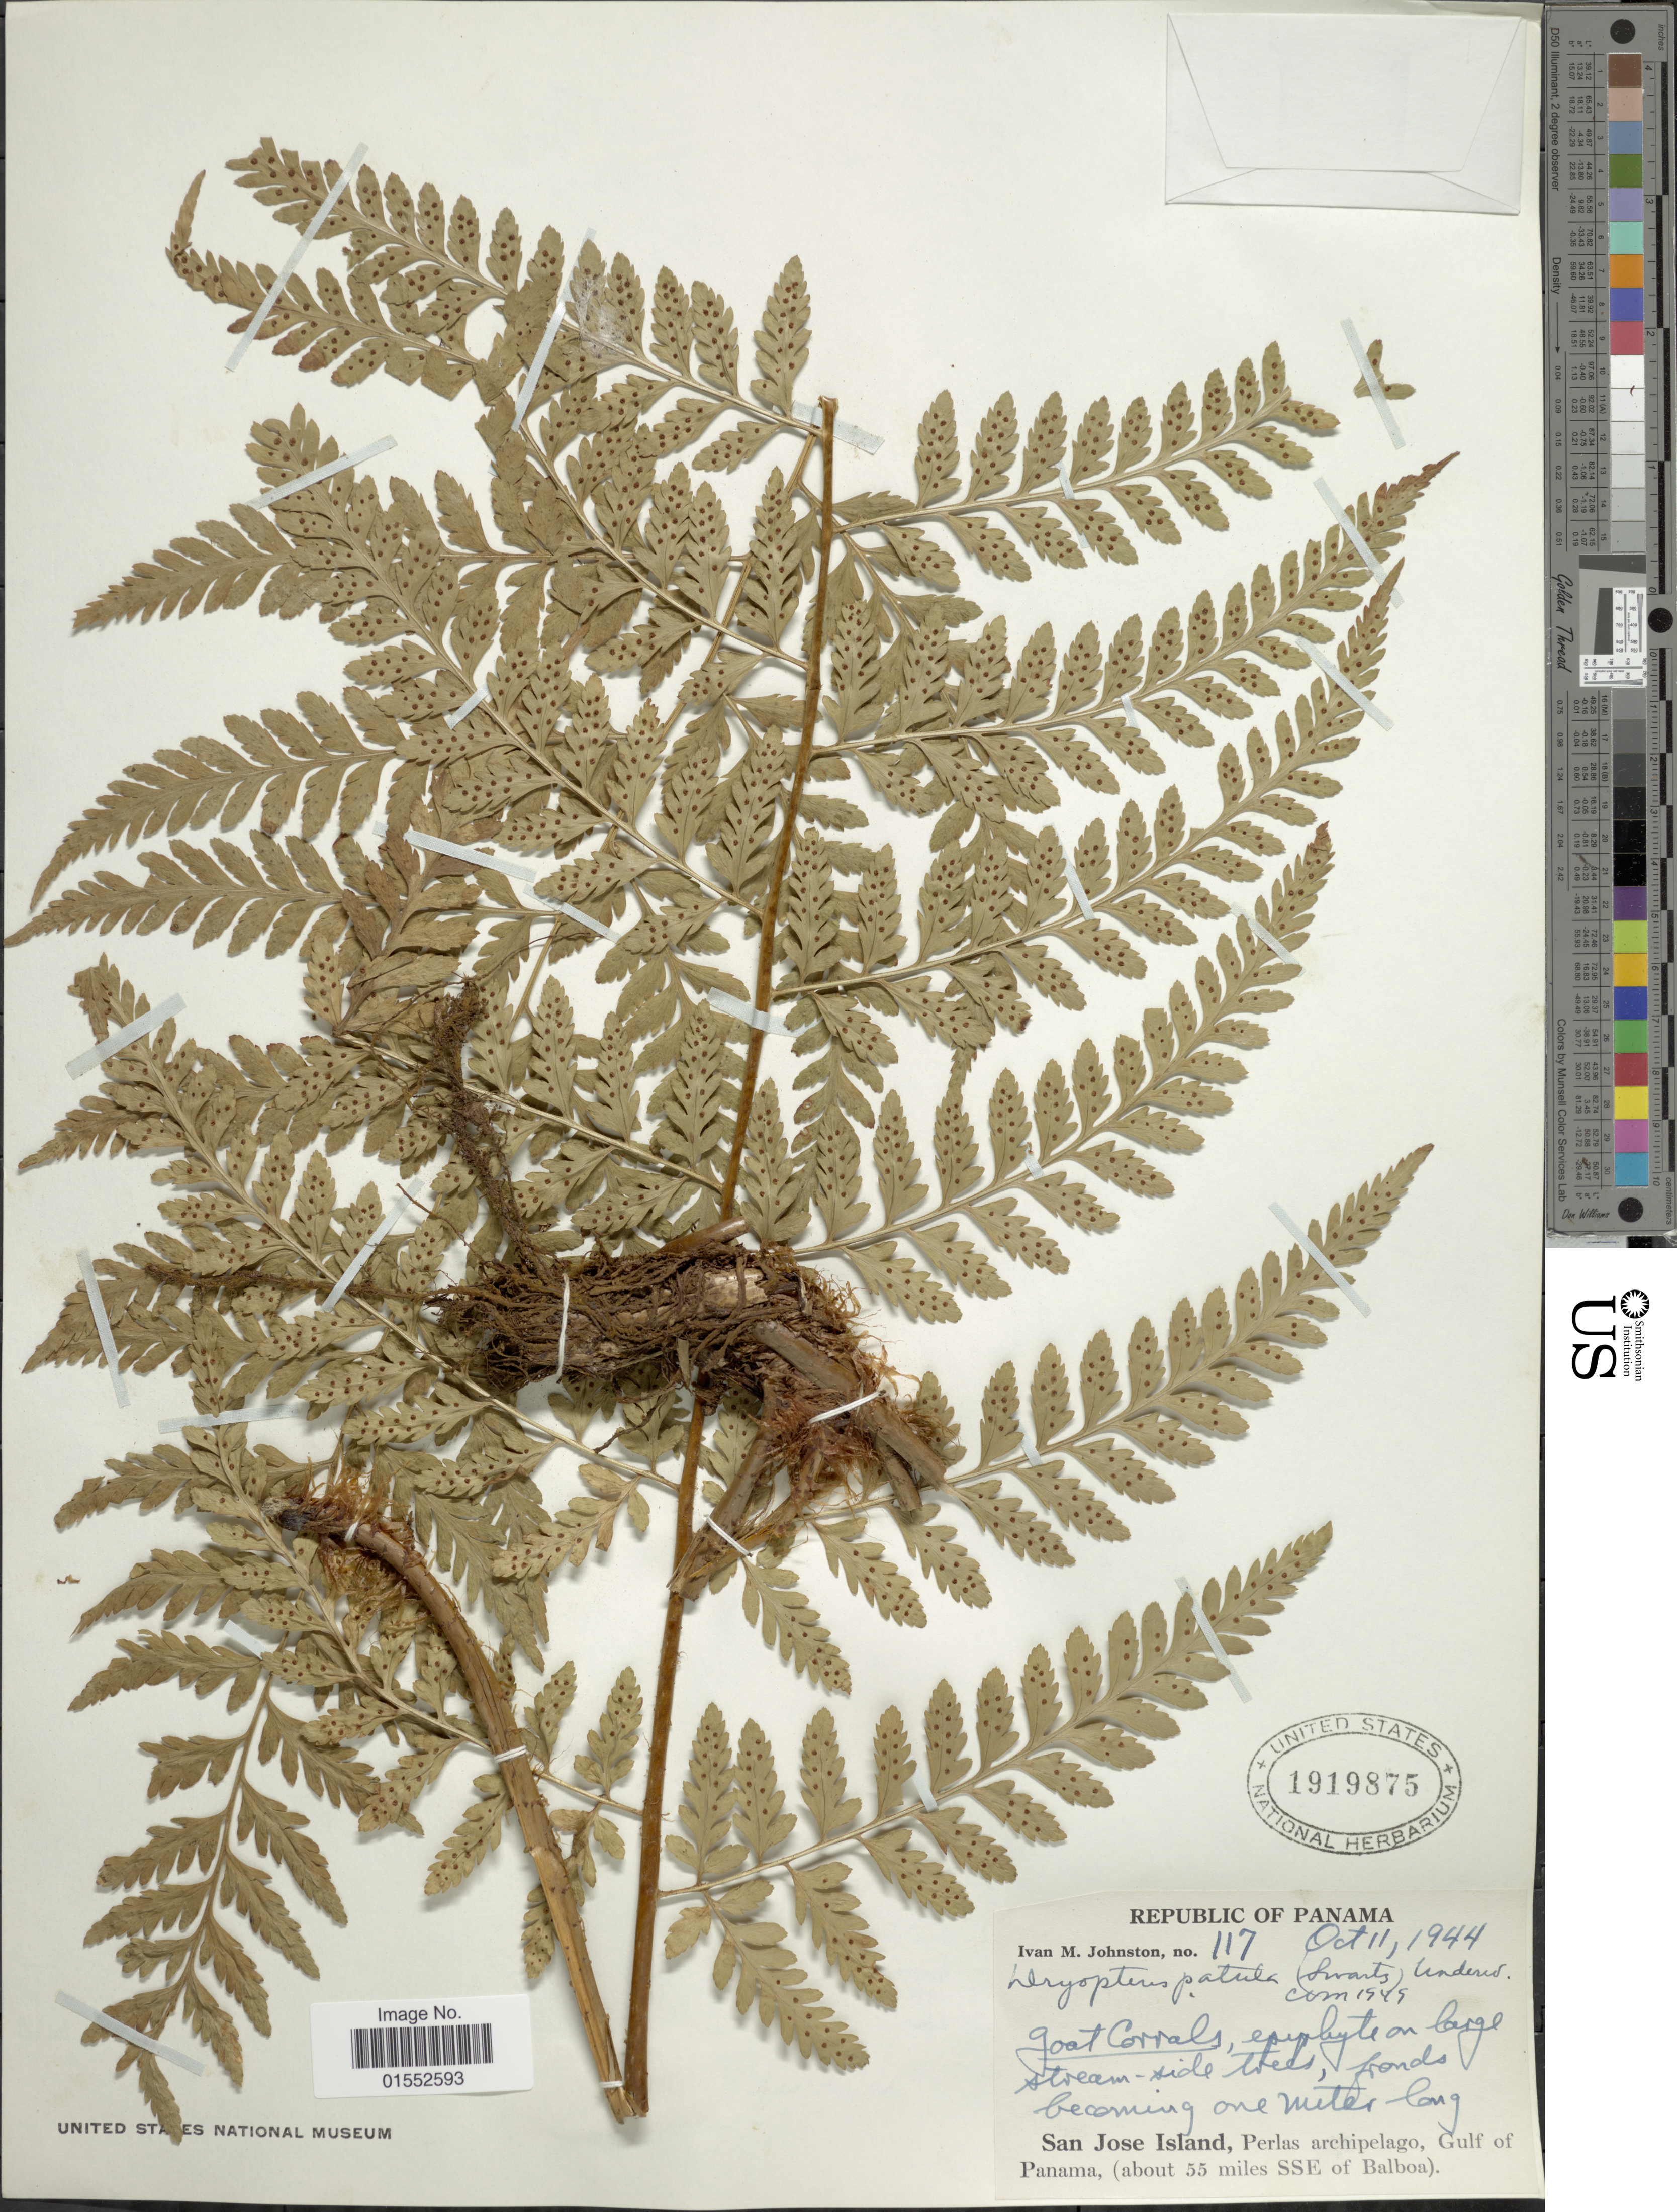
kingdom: Plantae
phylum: Tracheophyta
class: Polypodiopsida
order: Polypodiales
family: Dryopteridaceae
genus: Dryopteris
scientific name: Dryopteris patula var. serrata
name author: (Mett.) C.V. Morton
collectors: I.M. Johnston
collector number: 117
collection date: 1944-10-11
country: Panama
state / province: Panamá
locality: San Jose Island, Perlas archipelago, Gulf of Panama (about 55 miles SSE of Balboa)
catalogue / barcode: US 1919875